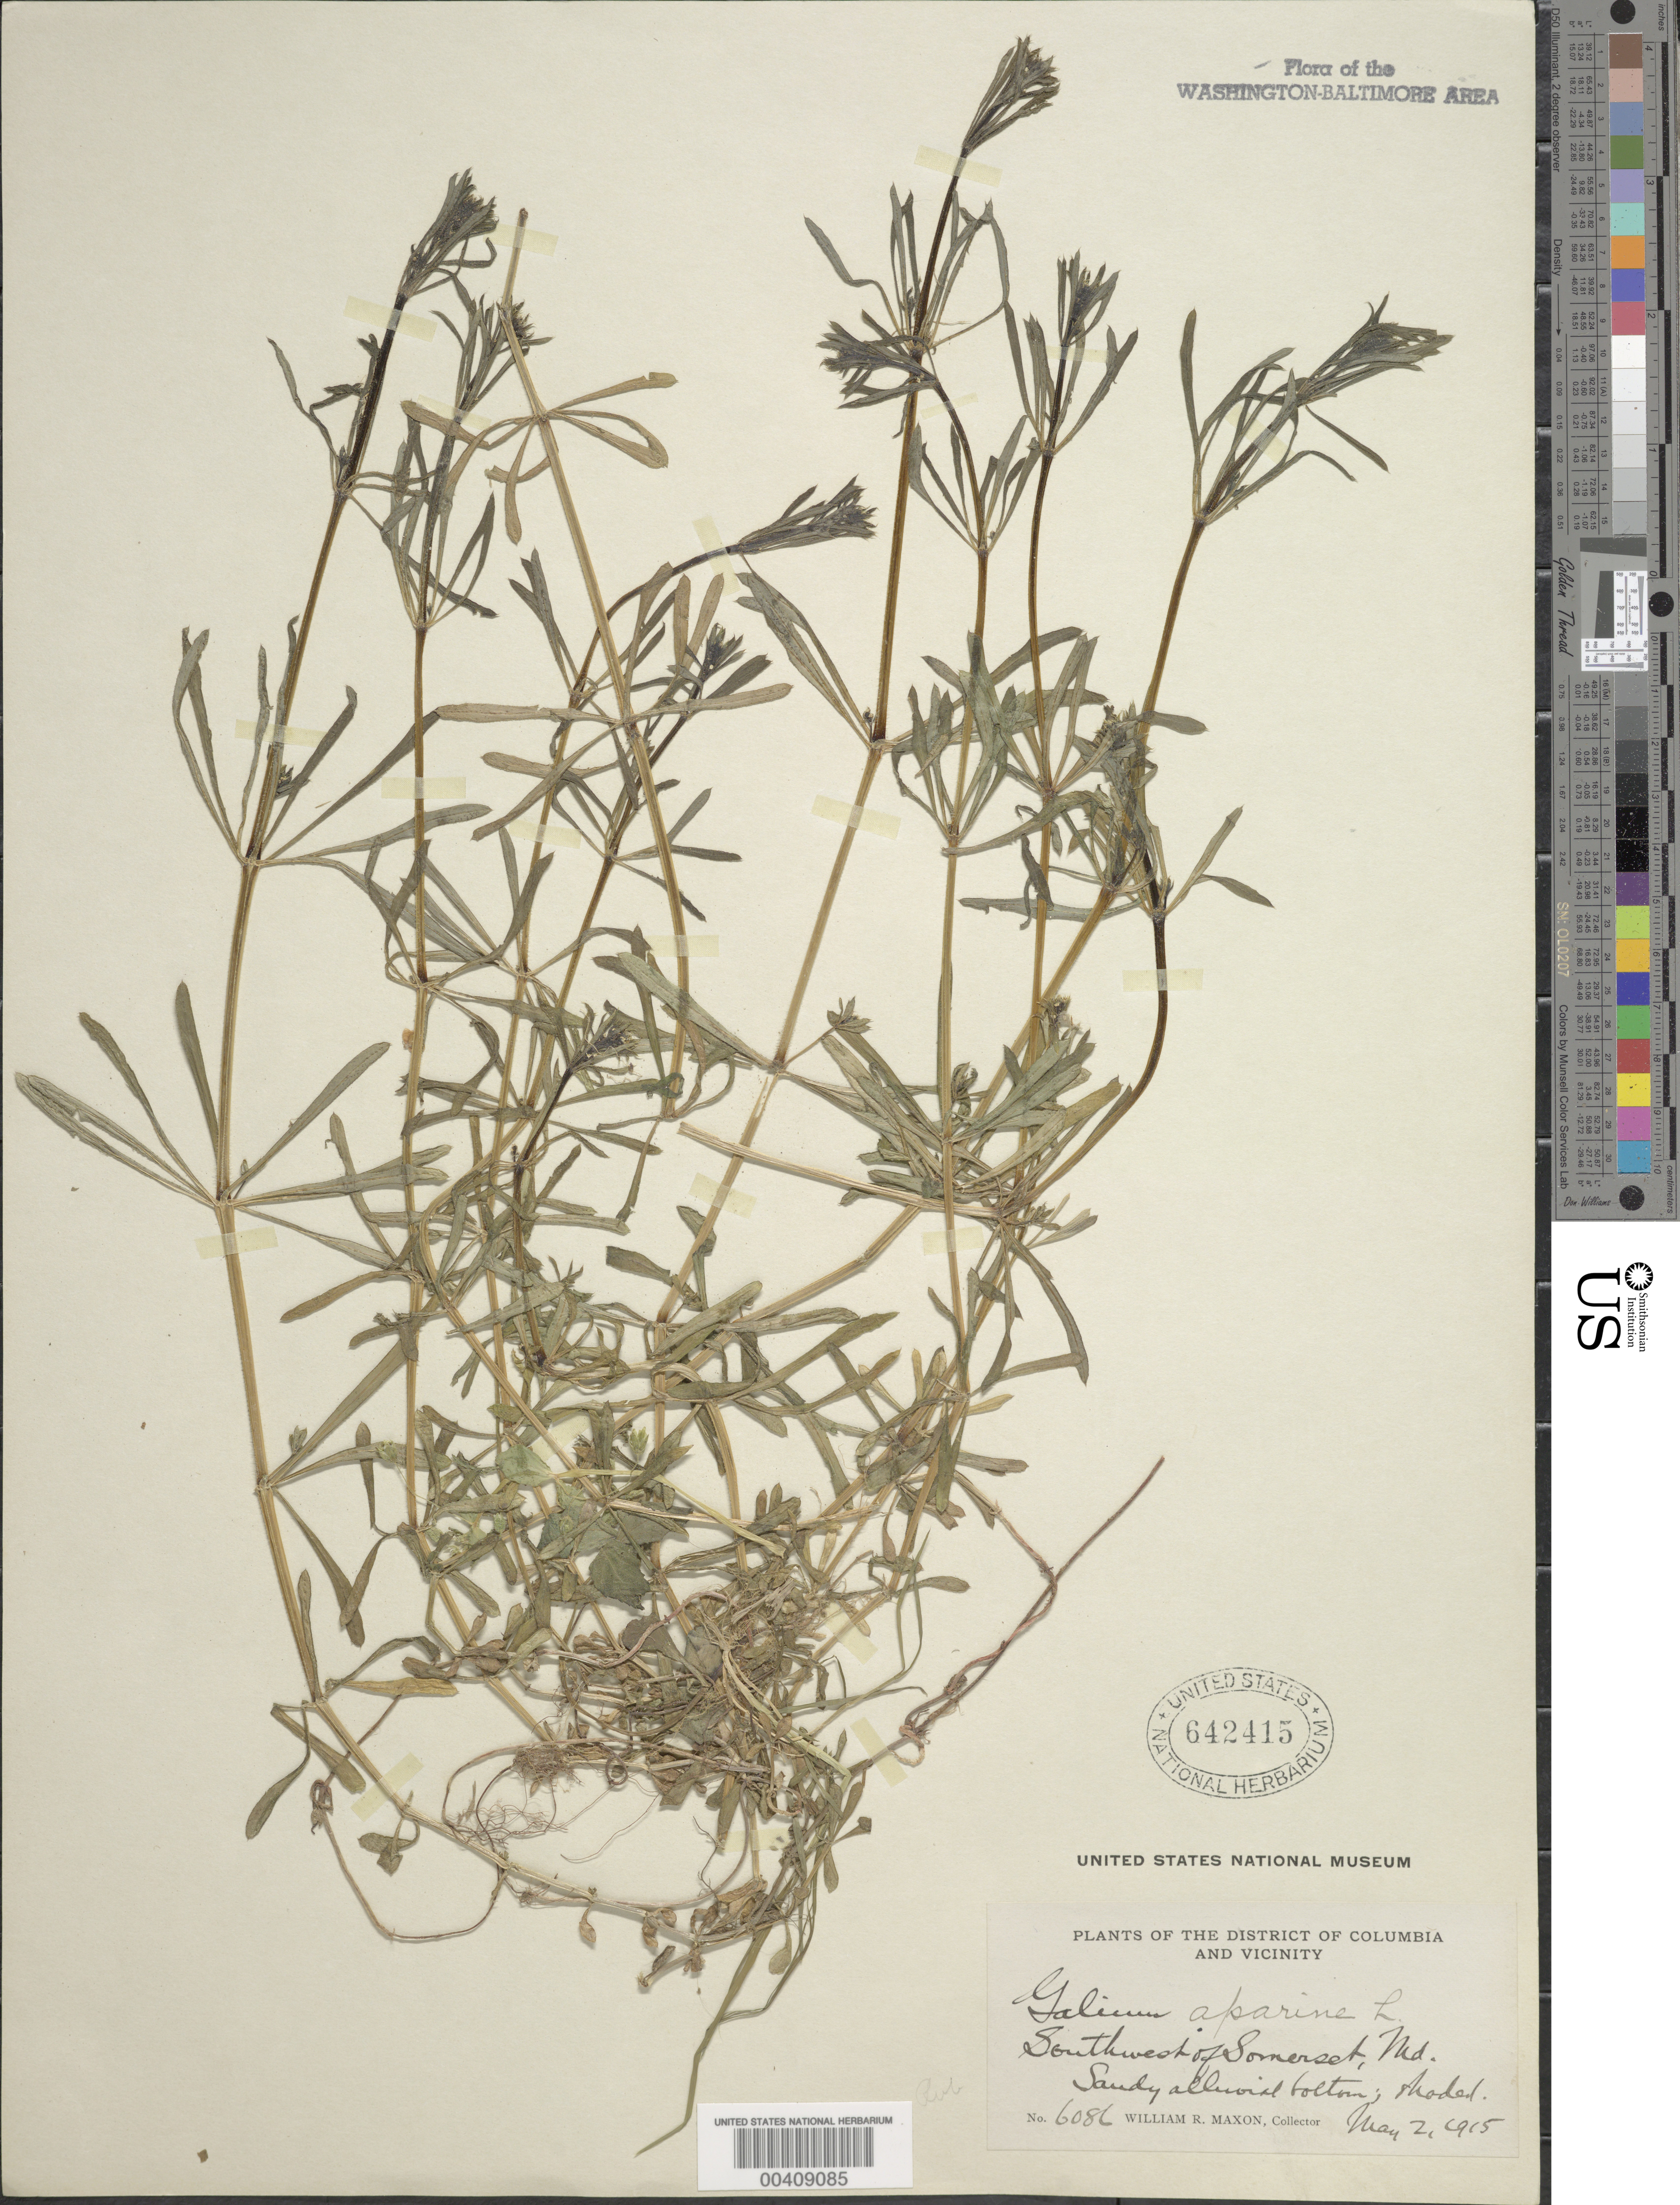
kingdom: Plantae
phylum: Tracheophyta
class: Magnoliopsida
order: Gentianales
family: Rubiaceae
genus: Galium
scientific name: Galium aparine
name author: L.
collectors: W. R. Maxon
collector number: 6086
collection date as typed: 02 May 1915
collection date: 1915-05-02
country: United States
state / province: Maryland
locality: Southwest of Somerset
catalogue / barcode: US 642415